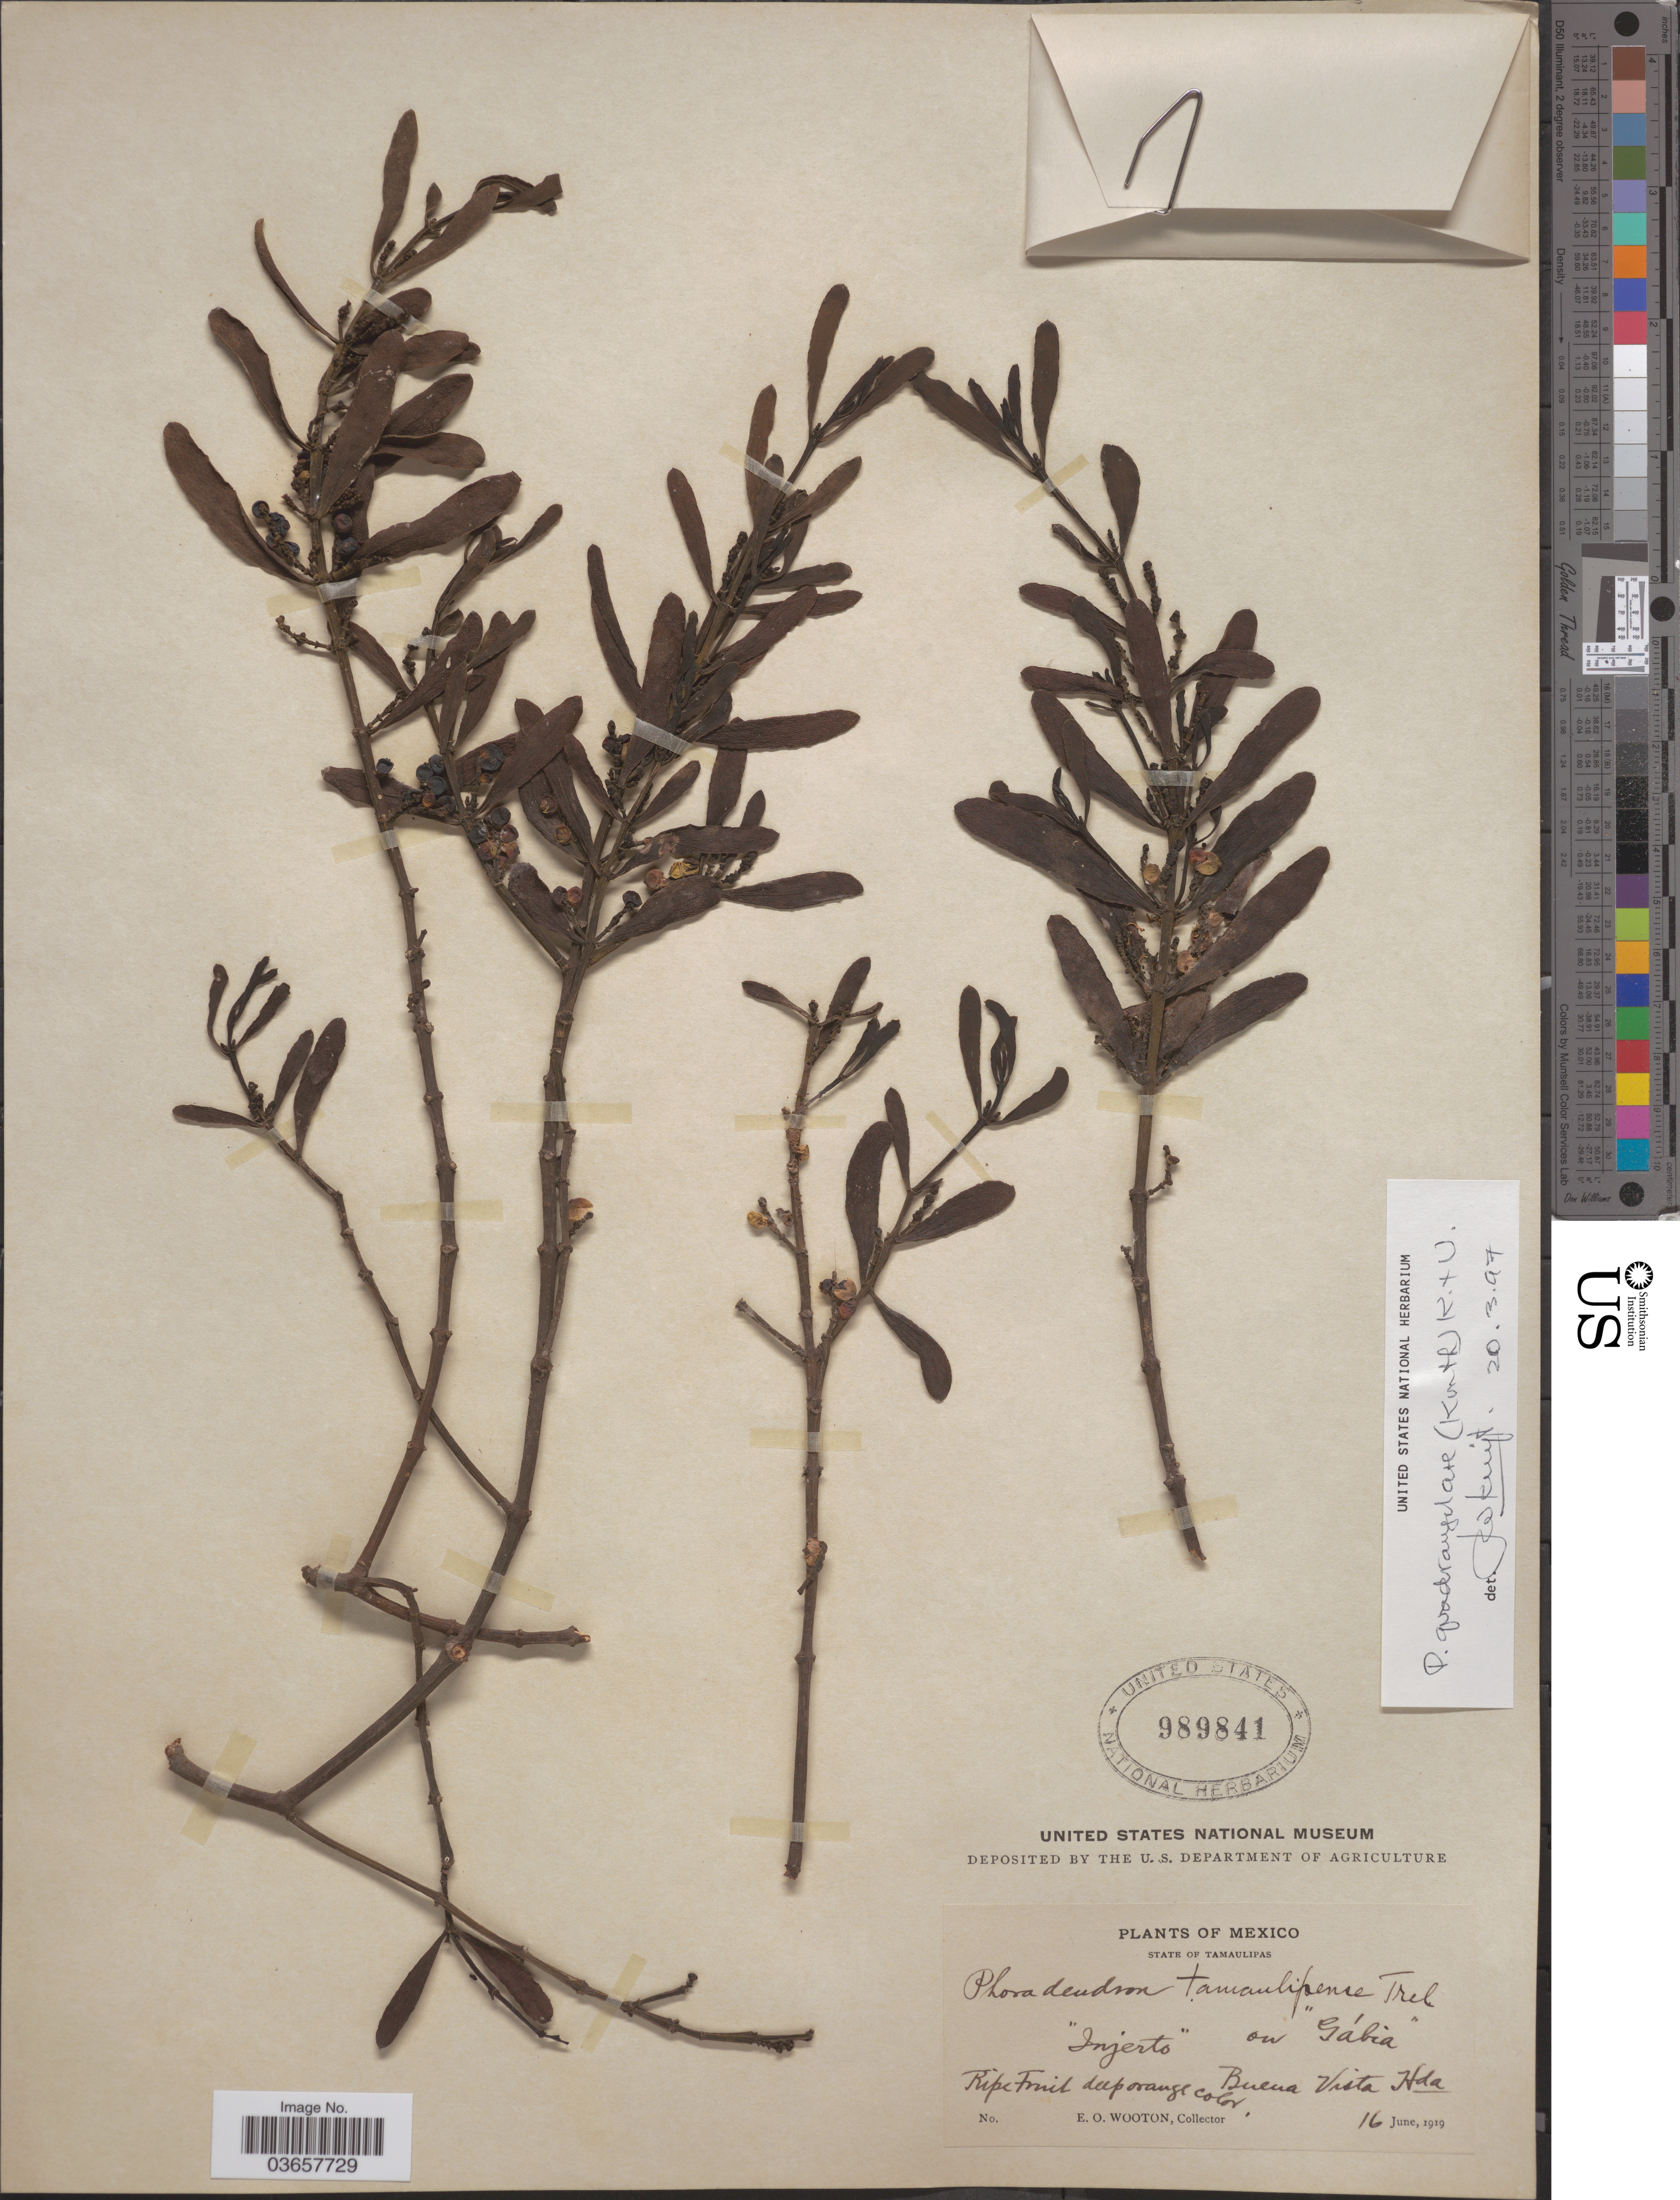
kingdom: Plantae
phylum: Tracheophyta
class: Magnoliopsida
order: Santalales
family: Viscaceae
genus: Phoradendron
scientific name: Phoradendron quadrangulare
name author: (Kunth) Griseb.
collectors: E. O. Wooton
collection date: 1919-06-16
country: Mexico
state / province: Tamaulipas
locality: Injerto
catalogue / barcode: US 989841